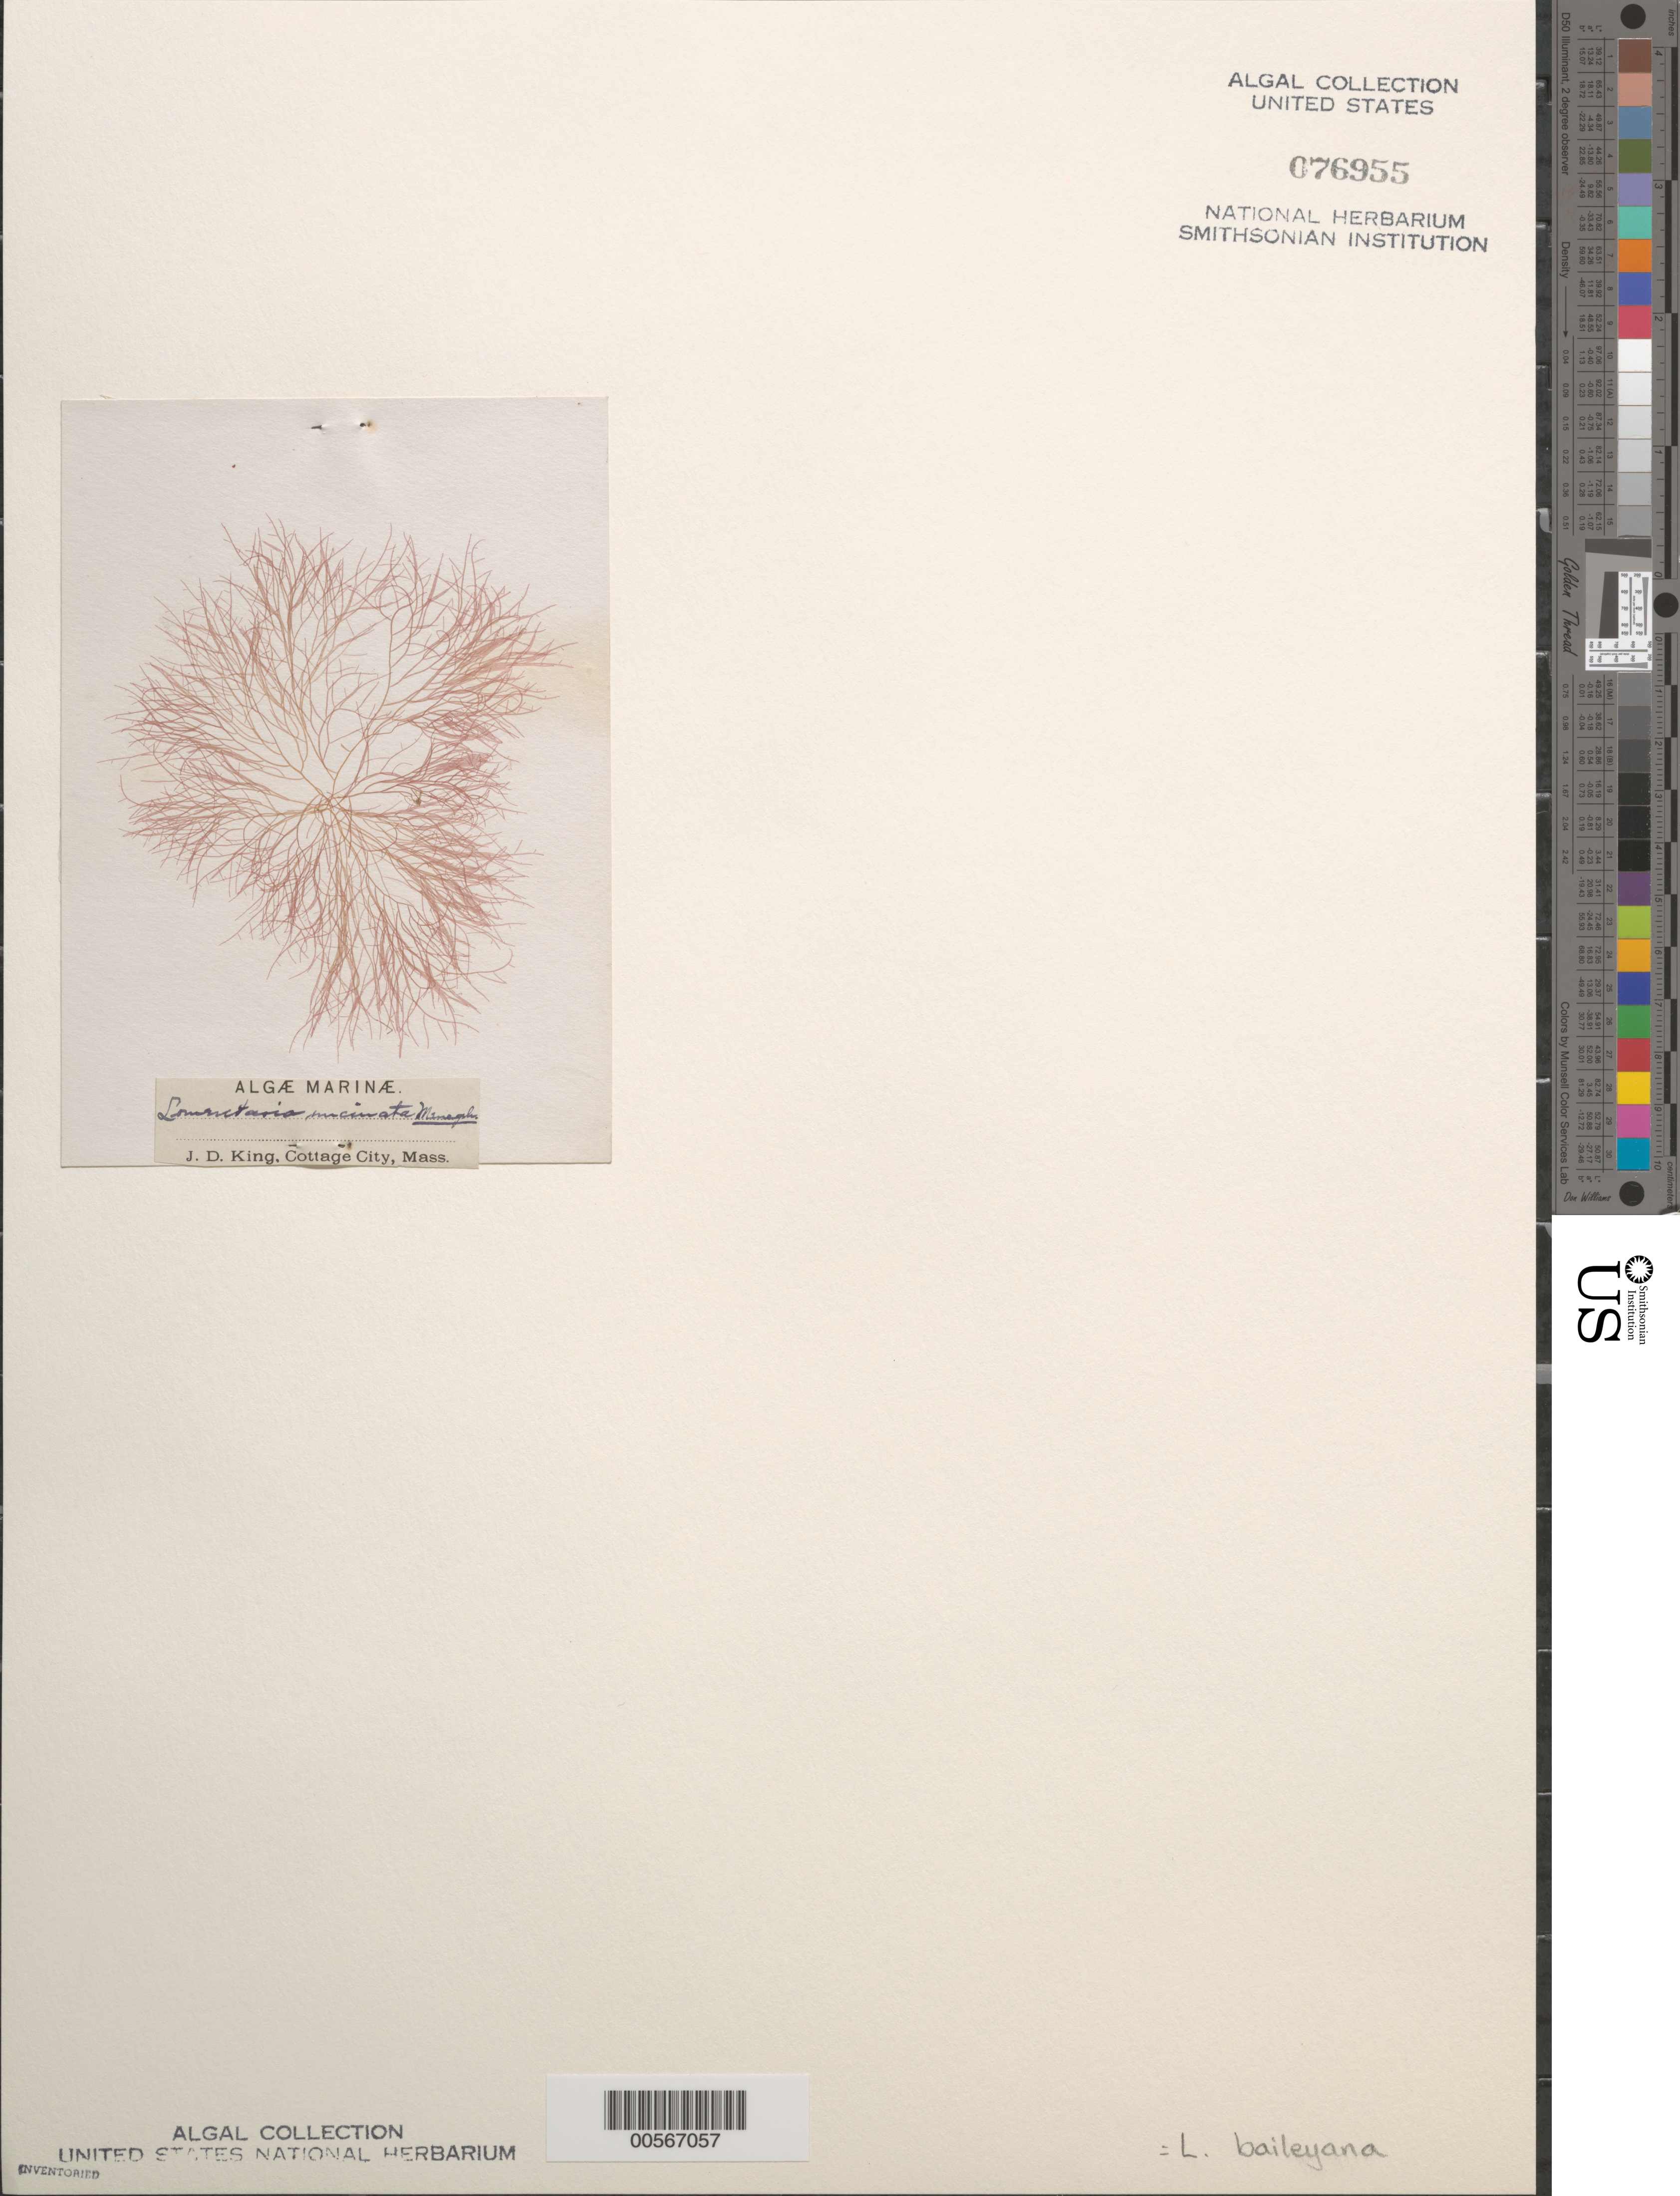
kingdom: Plantae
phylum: Rhodophyta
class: Florideophyceae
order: Rhodymeniales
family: Lomentariaceae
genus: Hooperia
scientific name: Hooperia divaricata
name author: (Durant) M.J. Wynne et al.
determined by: Algae name updating Project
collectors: J. D. King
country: United States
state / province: Massachusetts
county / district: Dukes County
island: Martha's Vineyard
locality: Cottage City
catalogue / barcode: US 76955